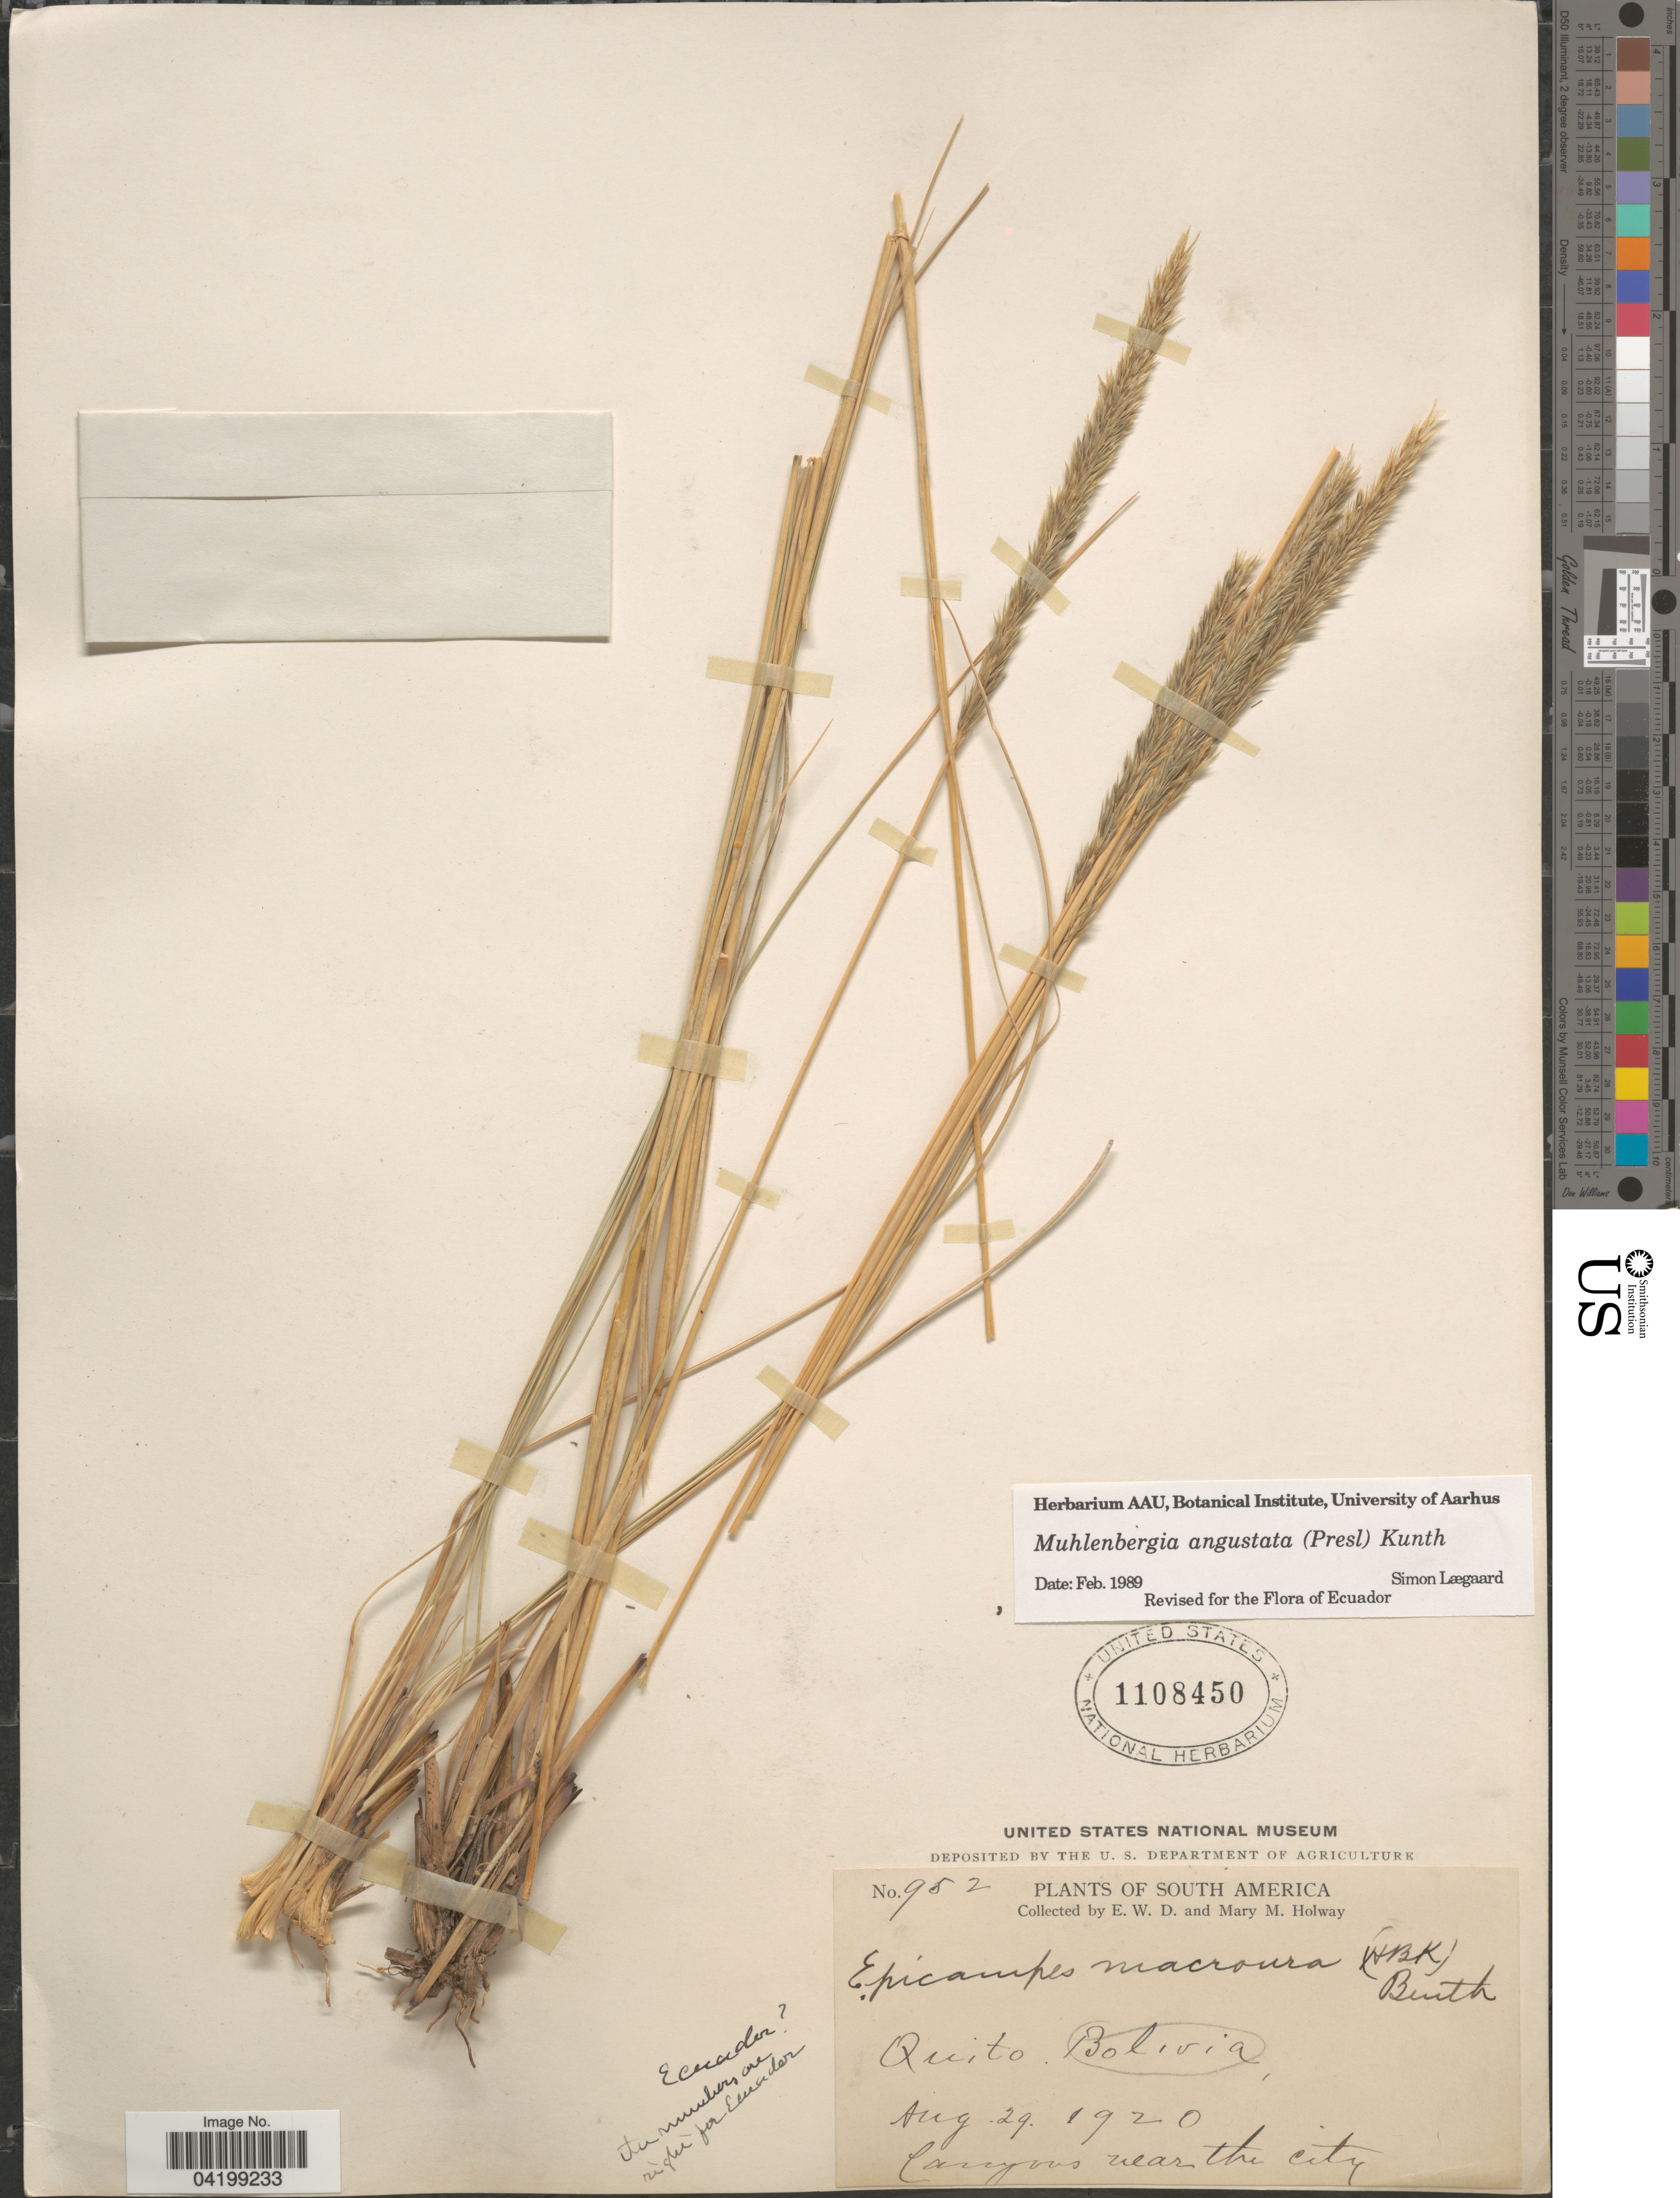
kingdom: Plantae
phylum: Tracheophyta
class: Liliopsida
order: Poales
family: Poaceae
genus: Muhlenbergia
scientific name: Muhlenbergia coerulea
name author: (Griseb.) Mez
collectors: E. W. D. Holway & M. M. Holway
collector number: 952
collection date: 1920-08-29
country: Bolivia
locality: Quito. Canyons near the city.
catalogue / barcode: US 1108450